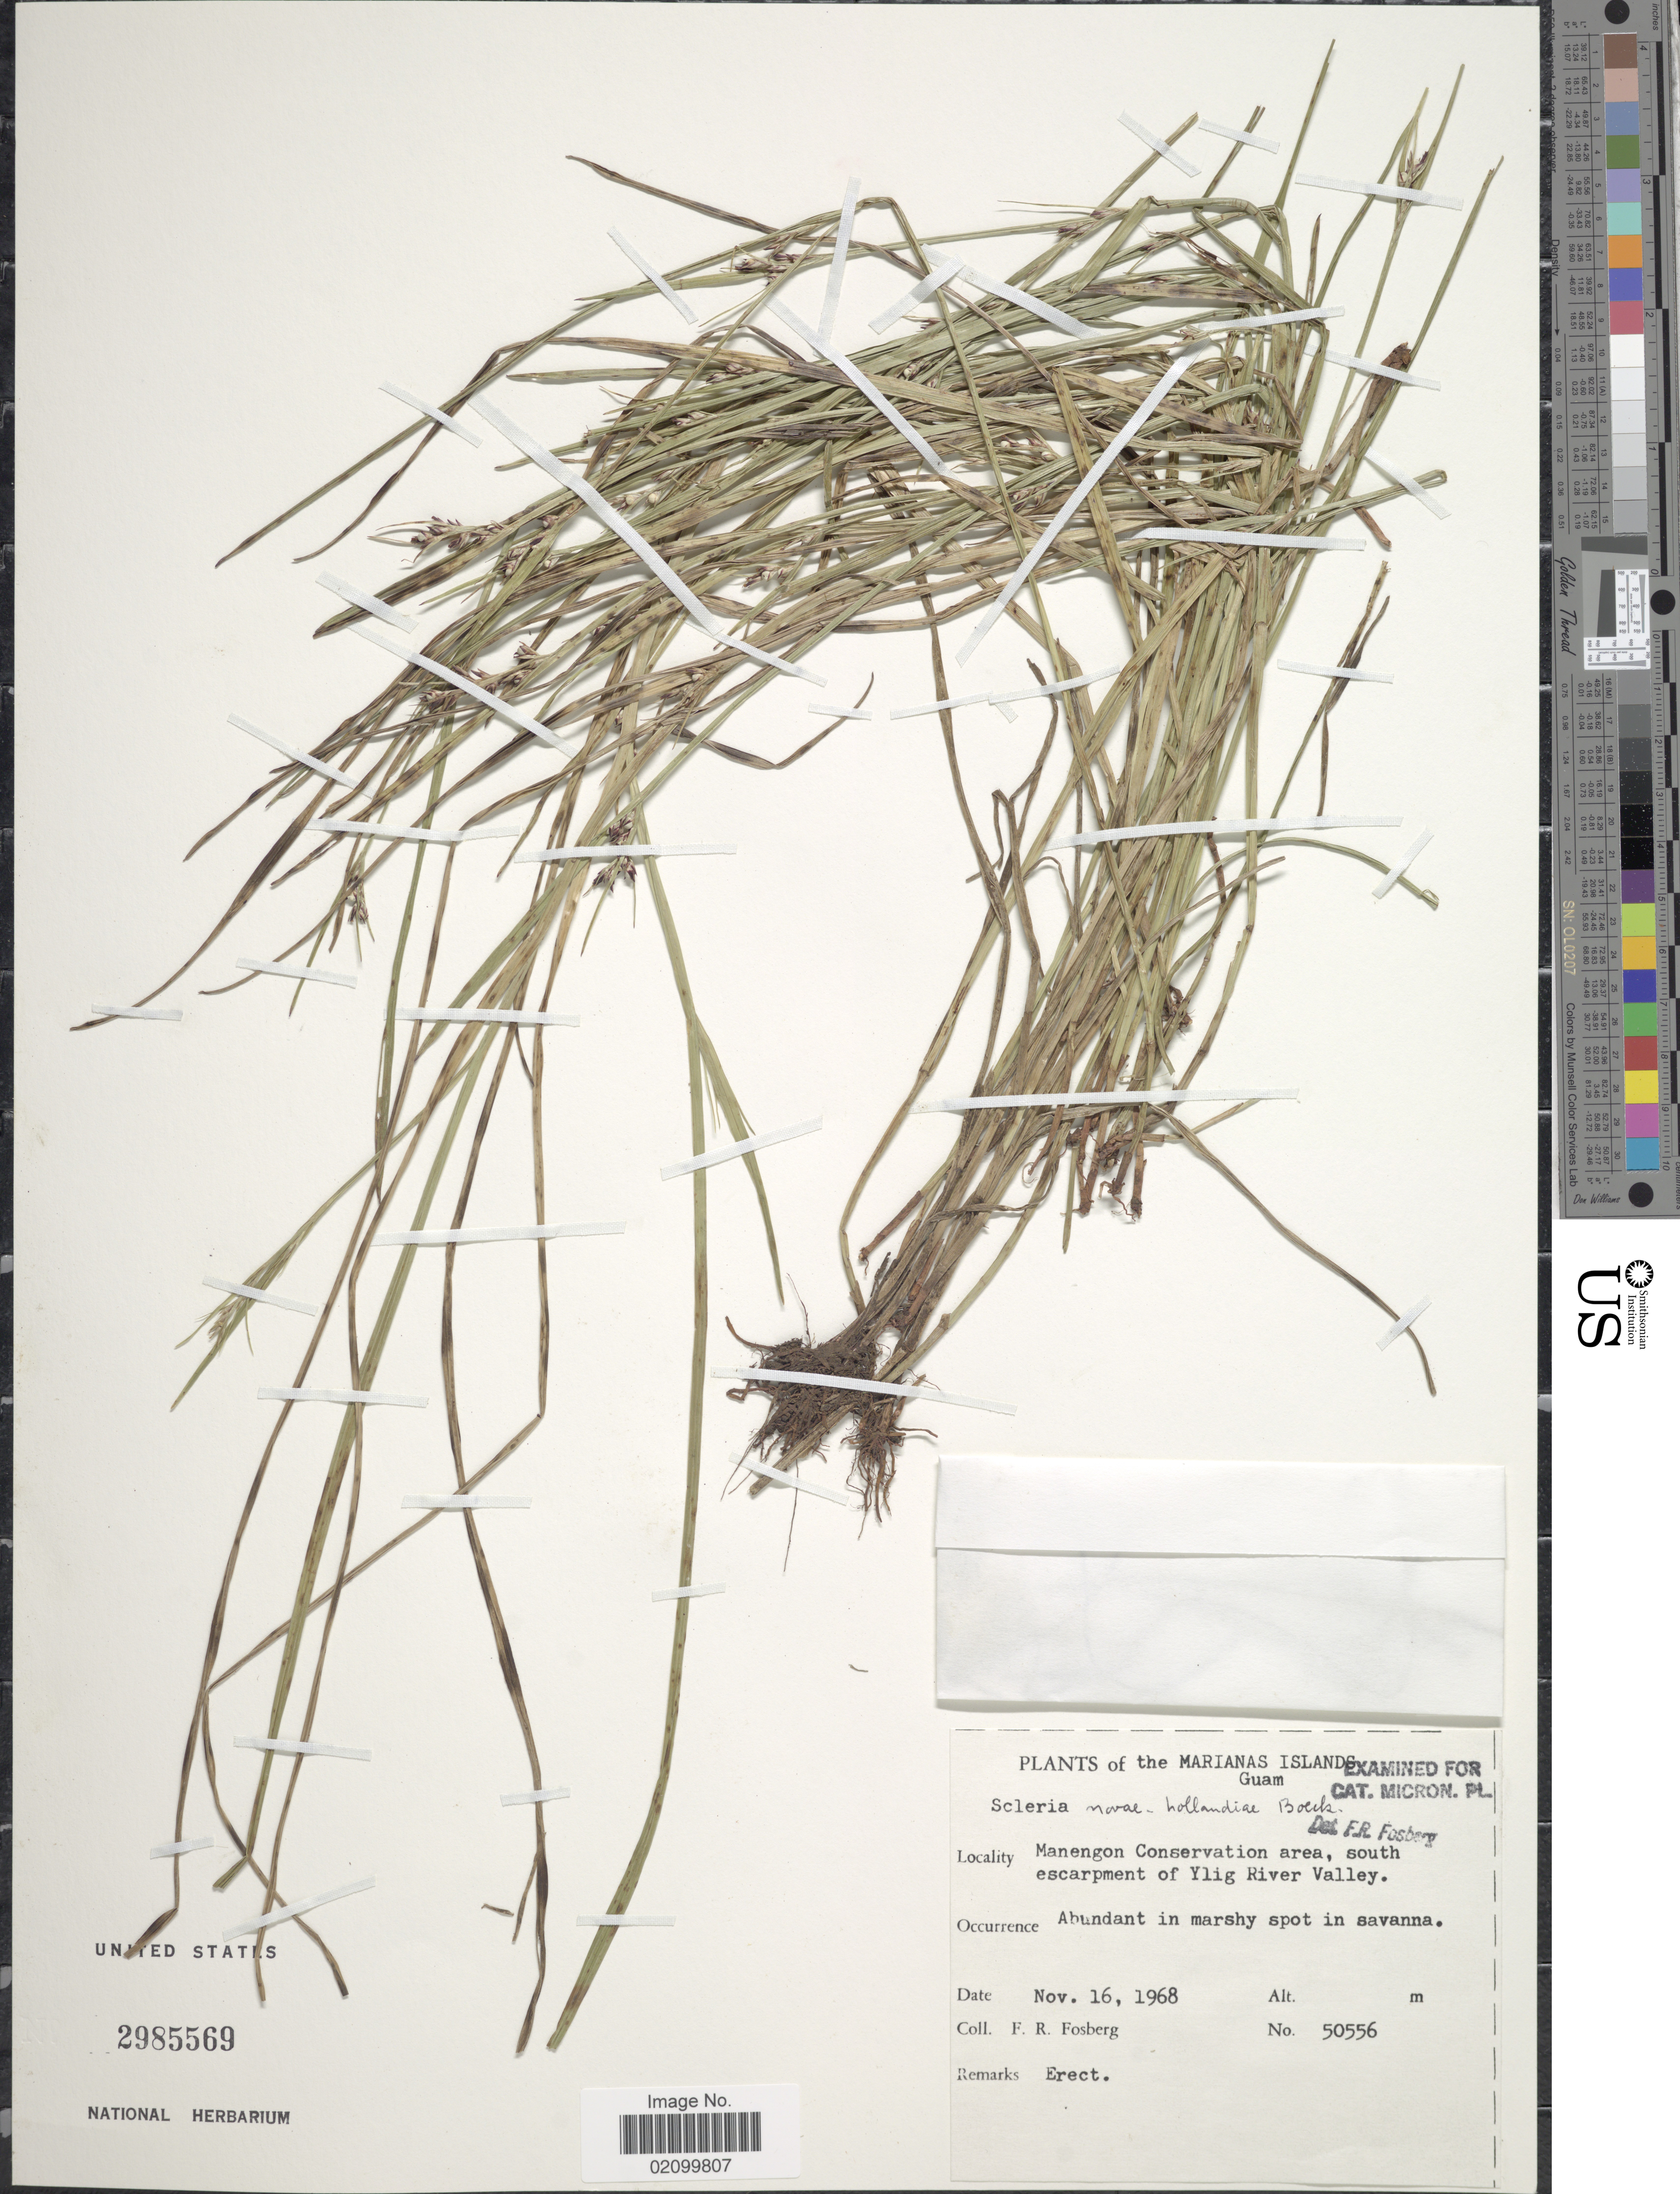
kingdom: Plantae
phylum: Tracheophyta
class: Liliopsida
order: Poales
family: Cyperaceae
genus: Scleria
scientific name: Scleria novae-hollandiae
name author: Boeckeler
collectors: F. R. Fosberg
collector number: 50556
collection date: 1968-11-16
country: Guam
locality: Marianas Islands. Guam, Manengon Conservation area, south escarpment of Ylig River Valley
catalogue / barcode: US 2985569